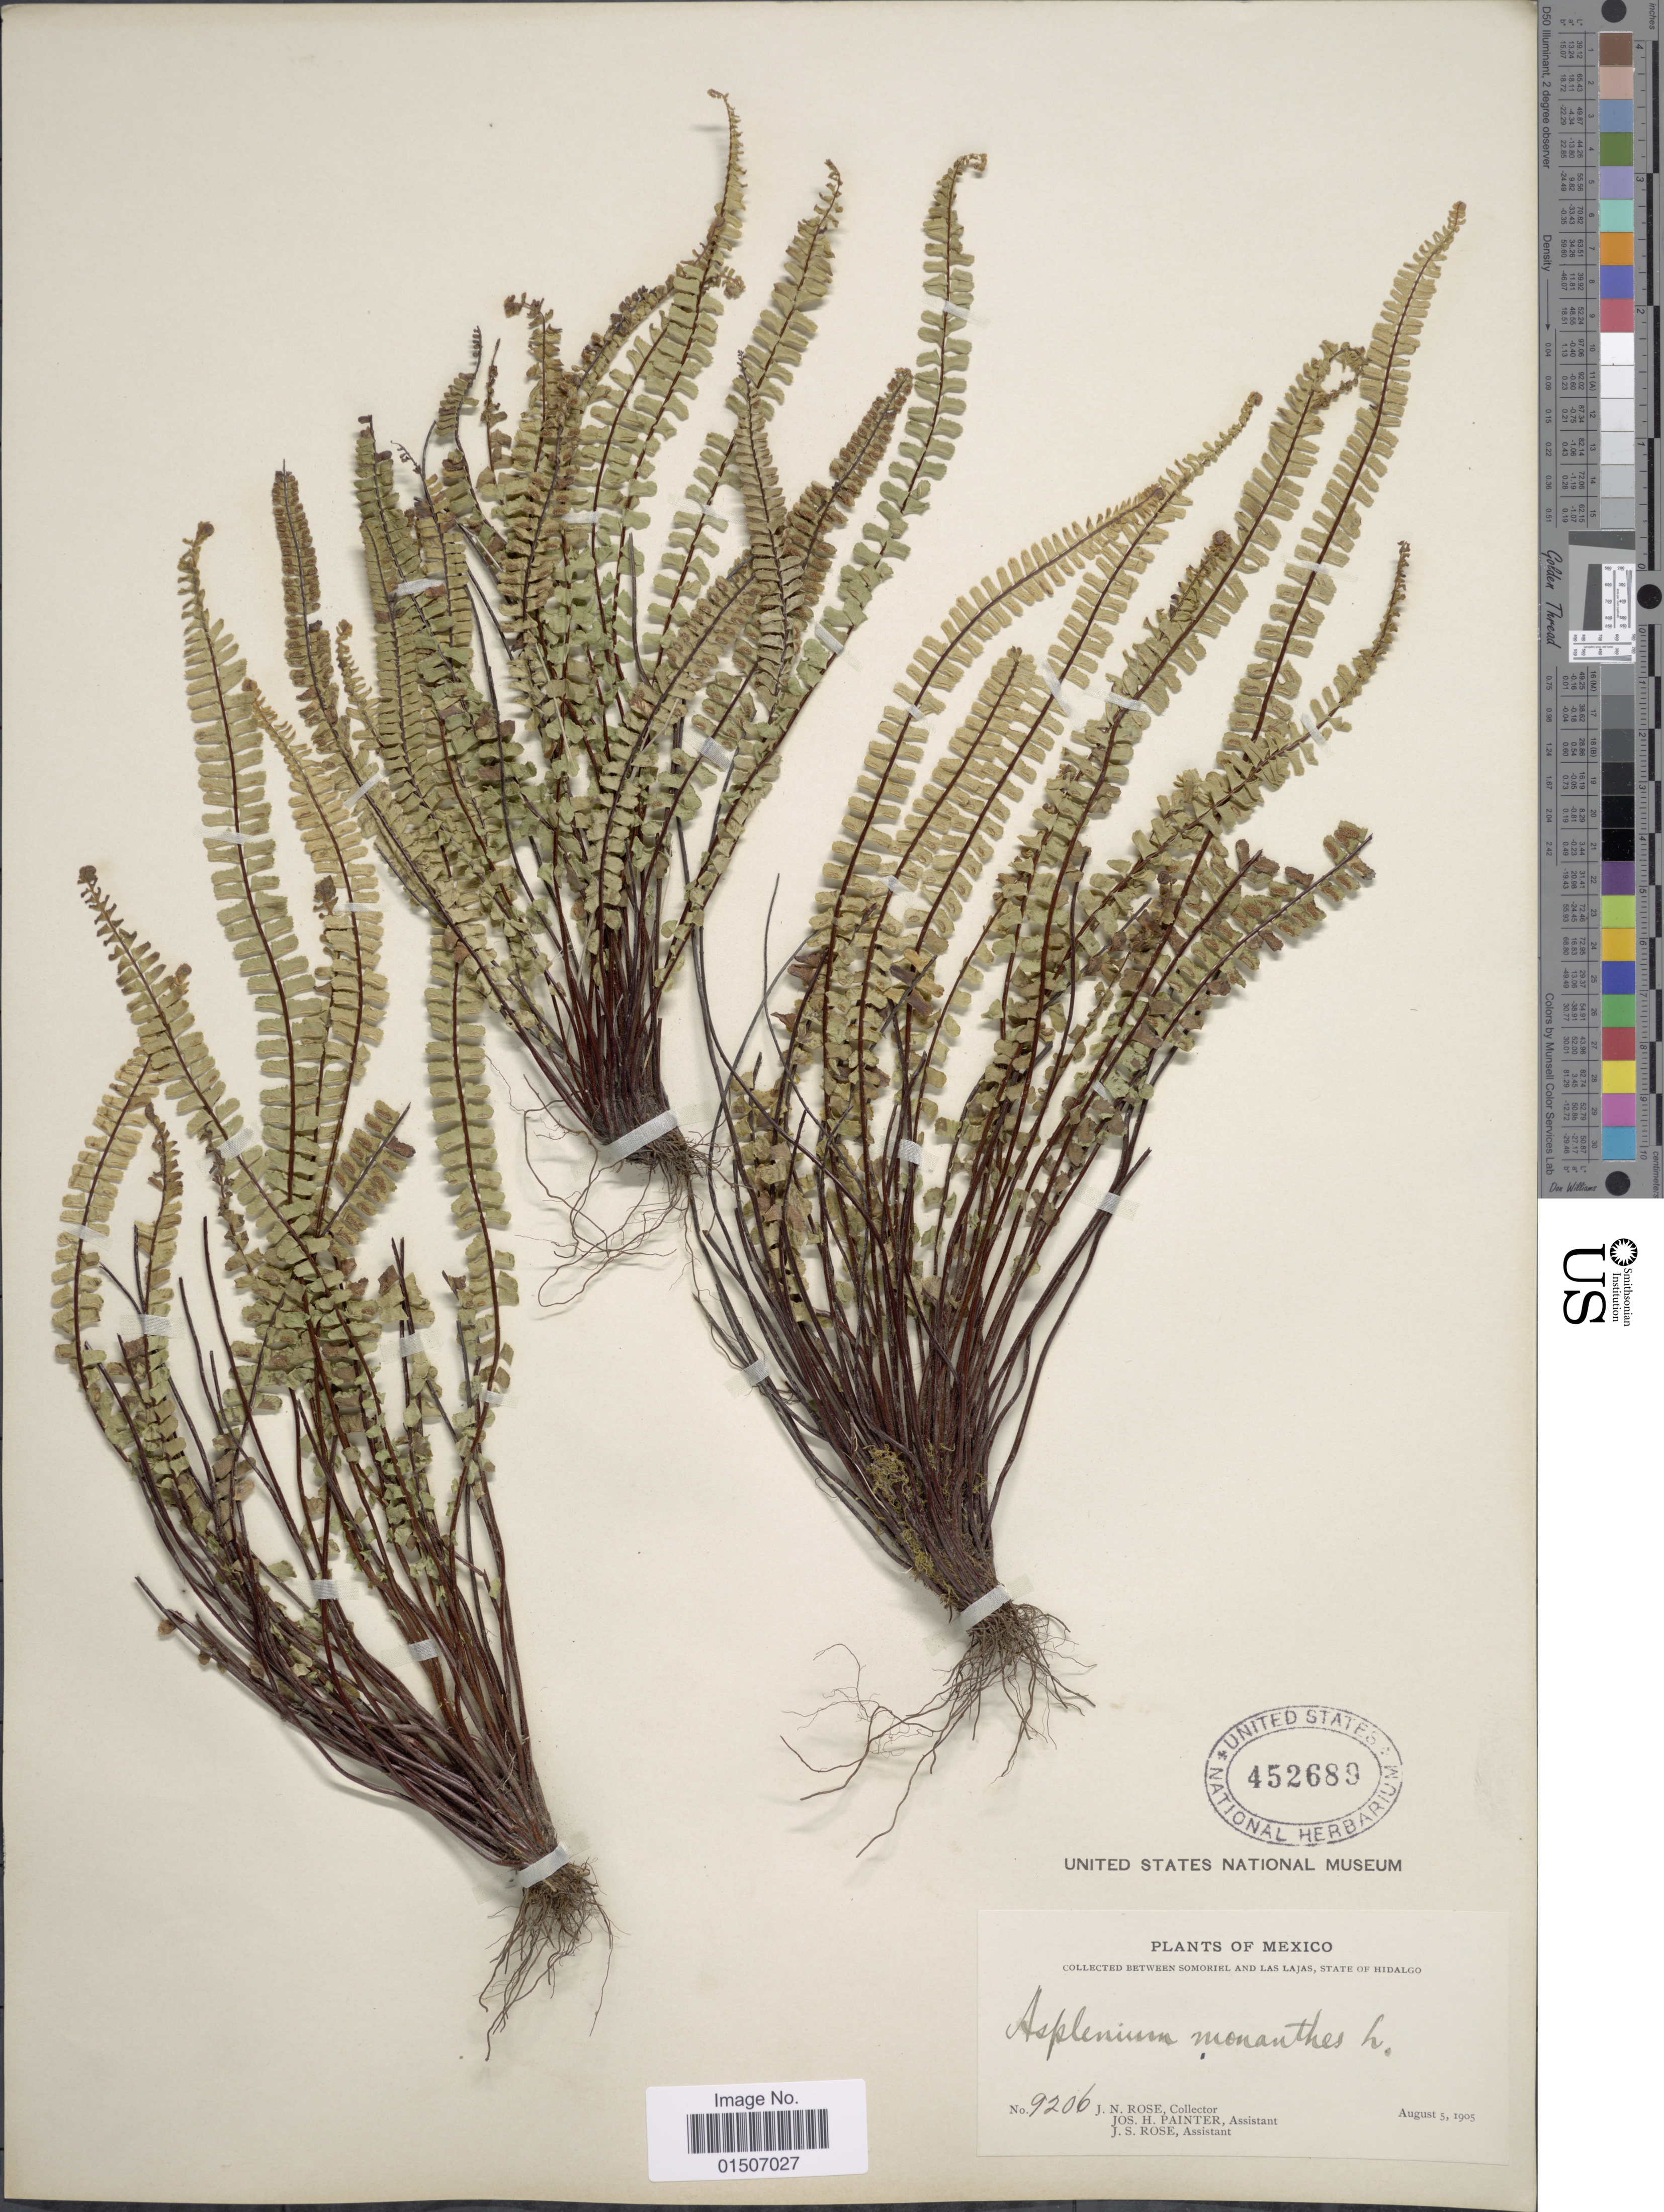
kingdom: Plantae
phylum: Tracheophyta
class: Polypodiopsida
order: Polypodiales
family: Aspleniaceae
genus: Asplenium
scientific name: Asplenium monanthes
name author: L.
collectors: J. N. Rose, J. H. Painter & J. S. Rose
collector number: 9206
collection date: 1905-08-05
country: Mexico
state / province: Hidalgo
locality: Between Somoriel and Las Lajas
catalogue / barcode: US 452689